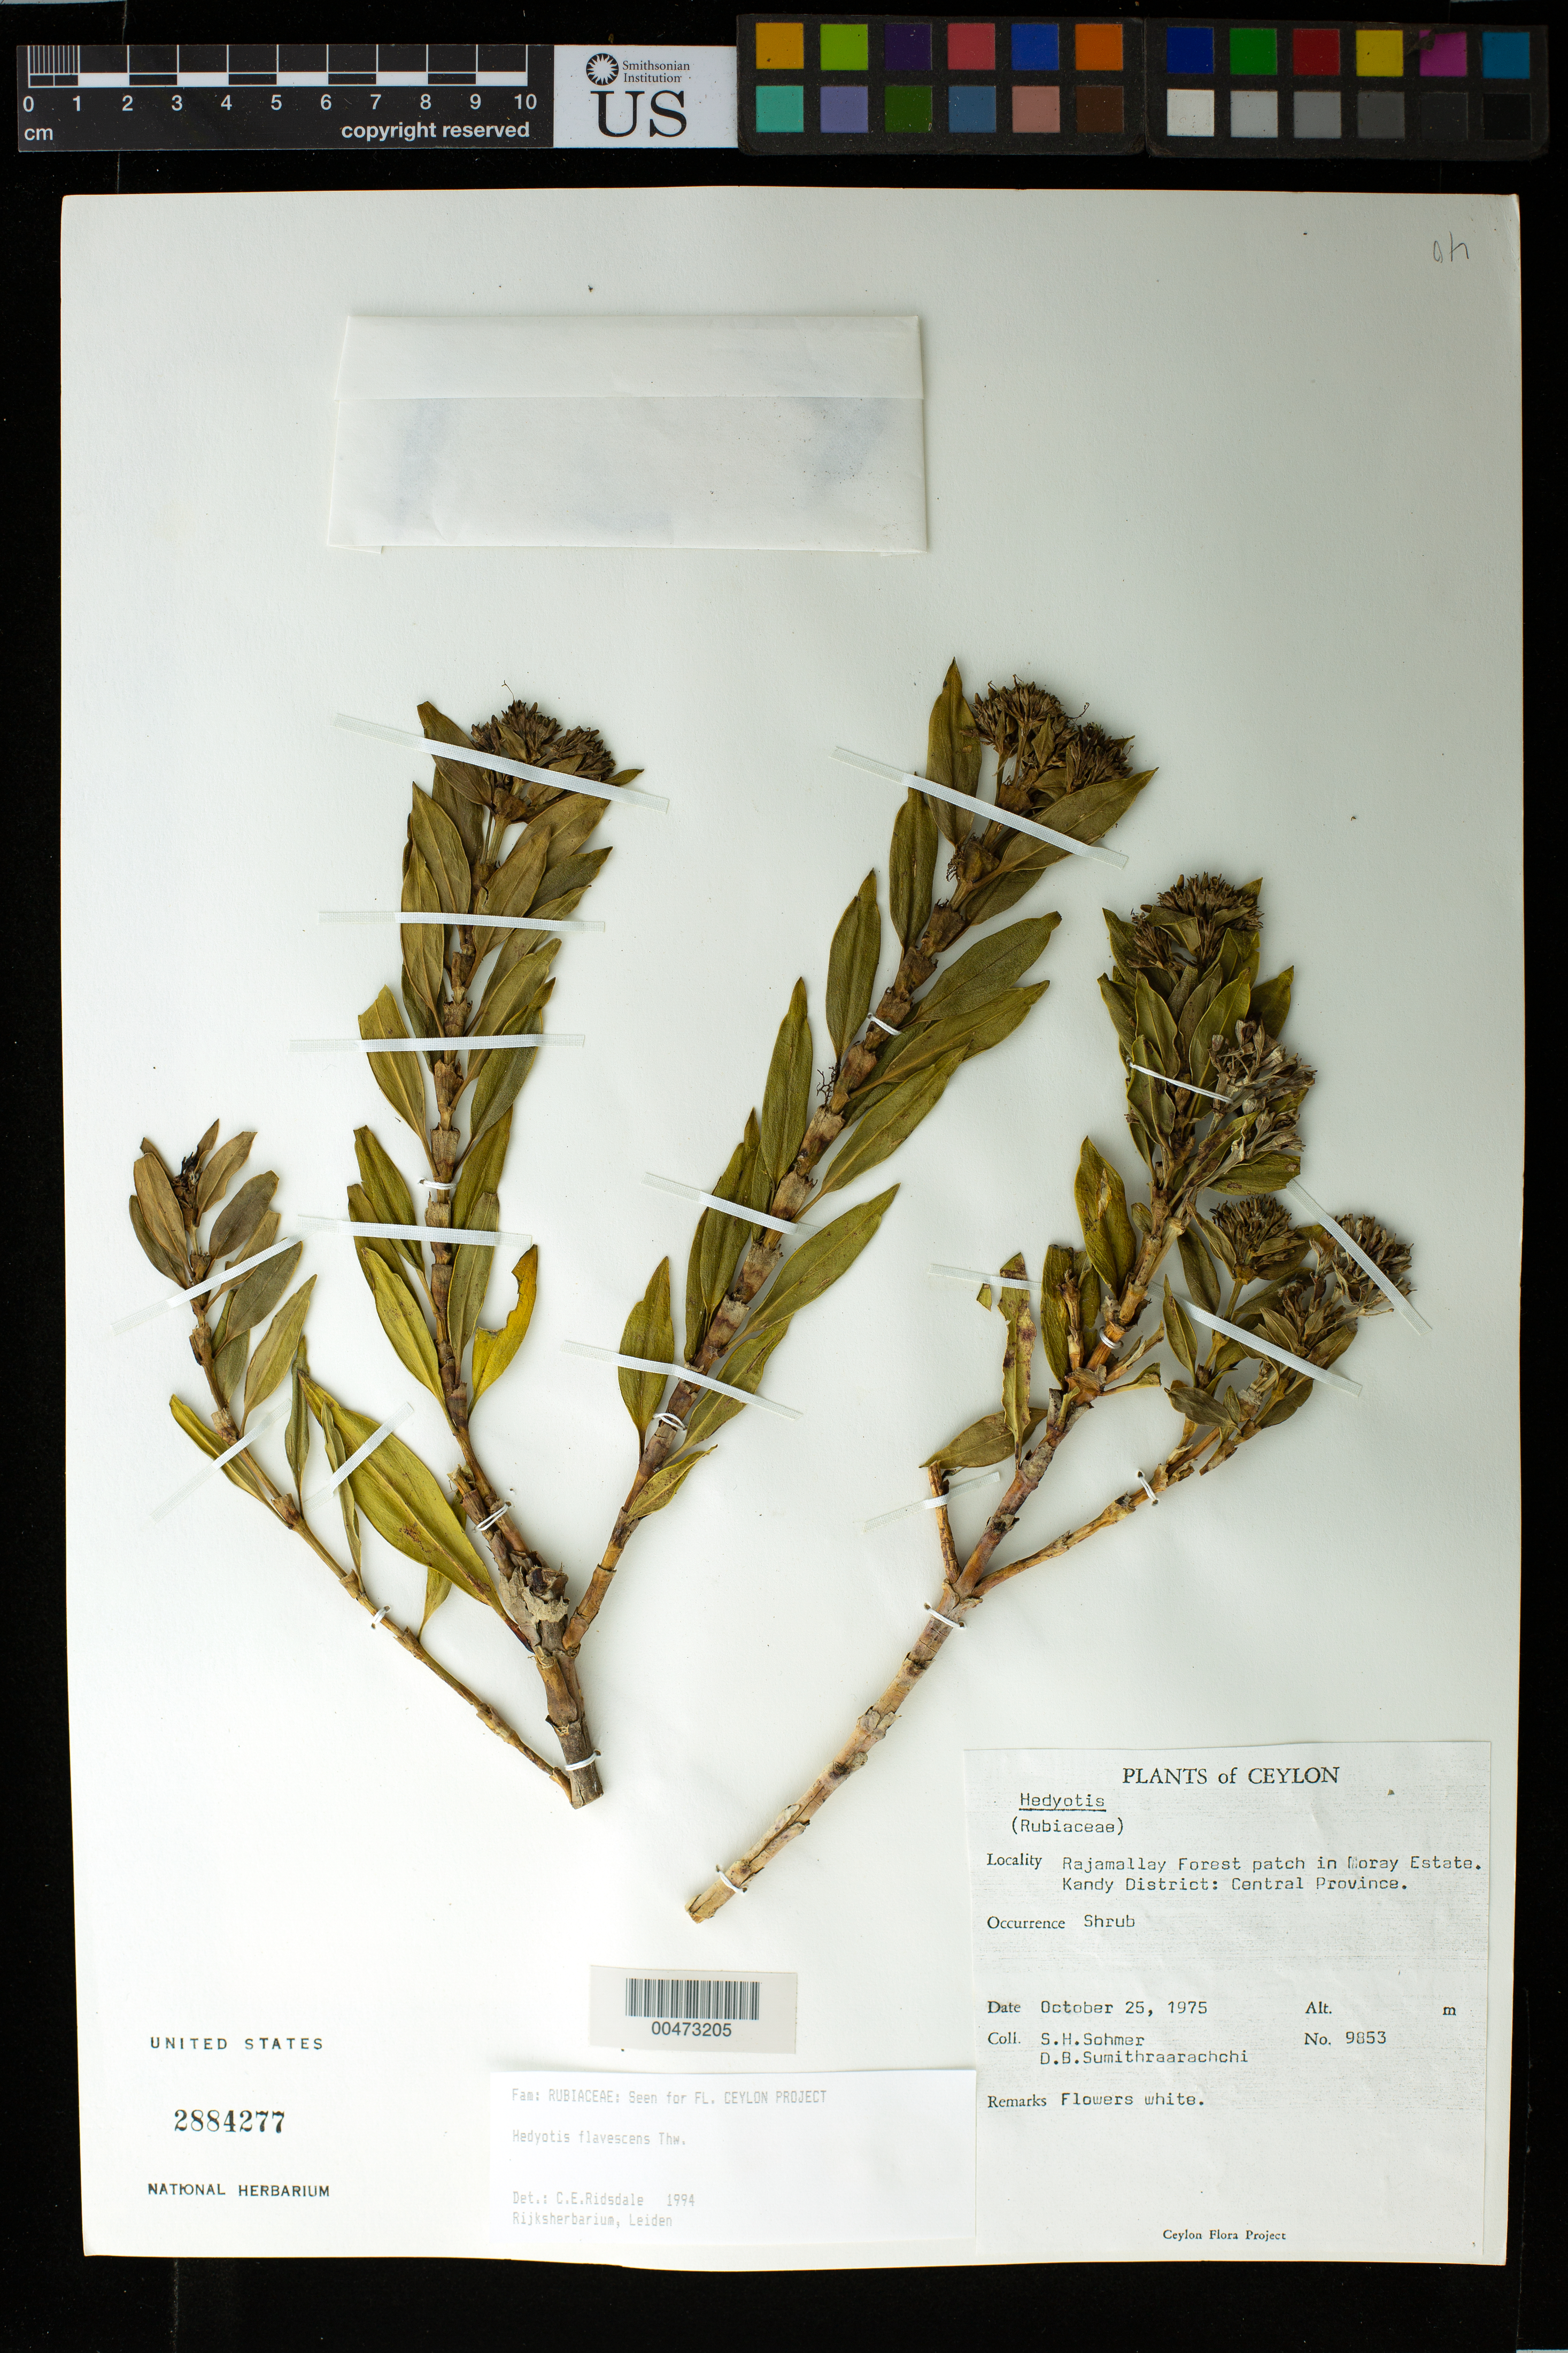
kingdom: Plantae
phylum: Tracheophyta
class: Magnoliopsida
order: Gentianales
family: Rubiaceae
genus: Hedyotis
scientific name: Hedyotis flavescens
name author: Thwaites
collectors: S. H. Sohmer & D. B. Sumithraarachchi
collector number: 9853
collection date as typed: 25 Oct 1975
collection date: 1975-10-25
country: Sri Lanka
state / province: Central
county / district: Kandy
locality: Rajamallay Forest patch in Moray Estate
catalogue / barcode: US 2884277